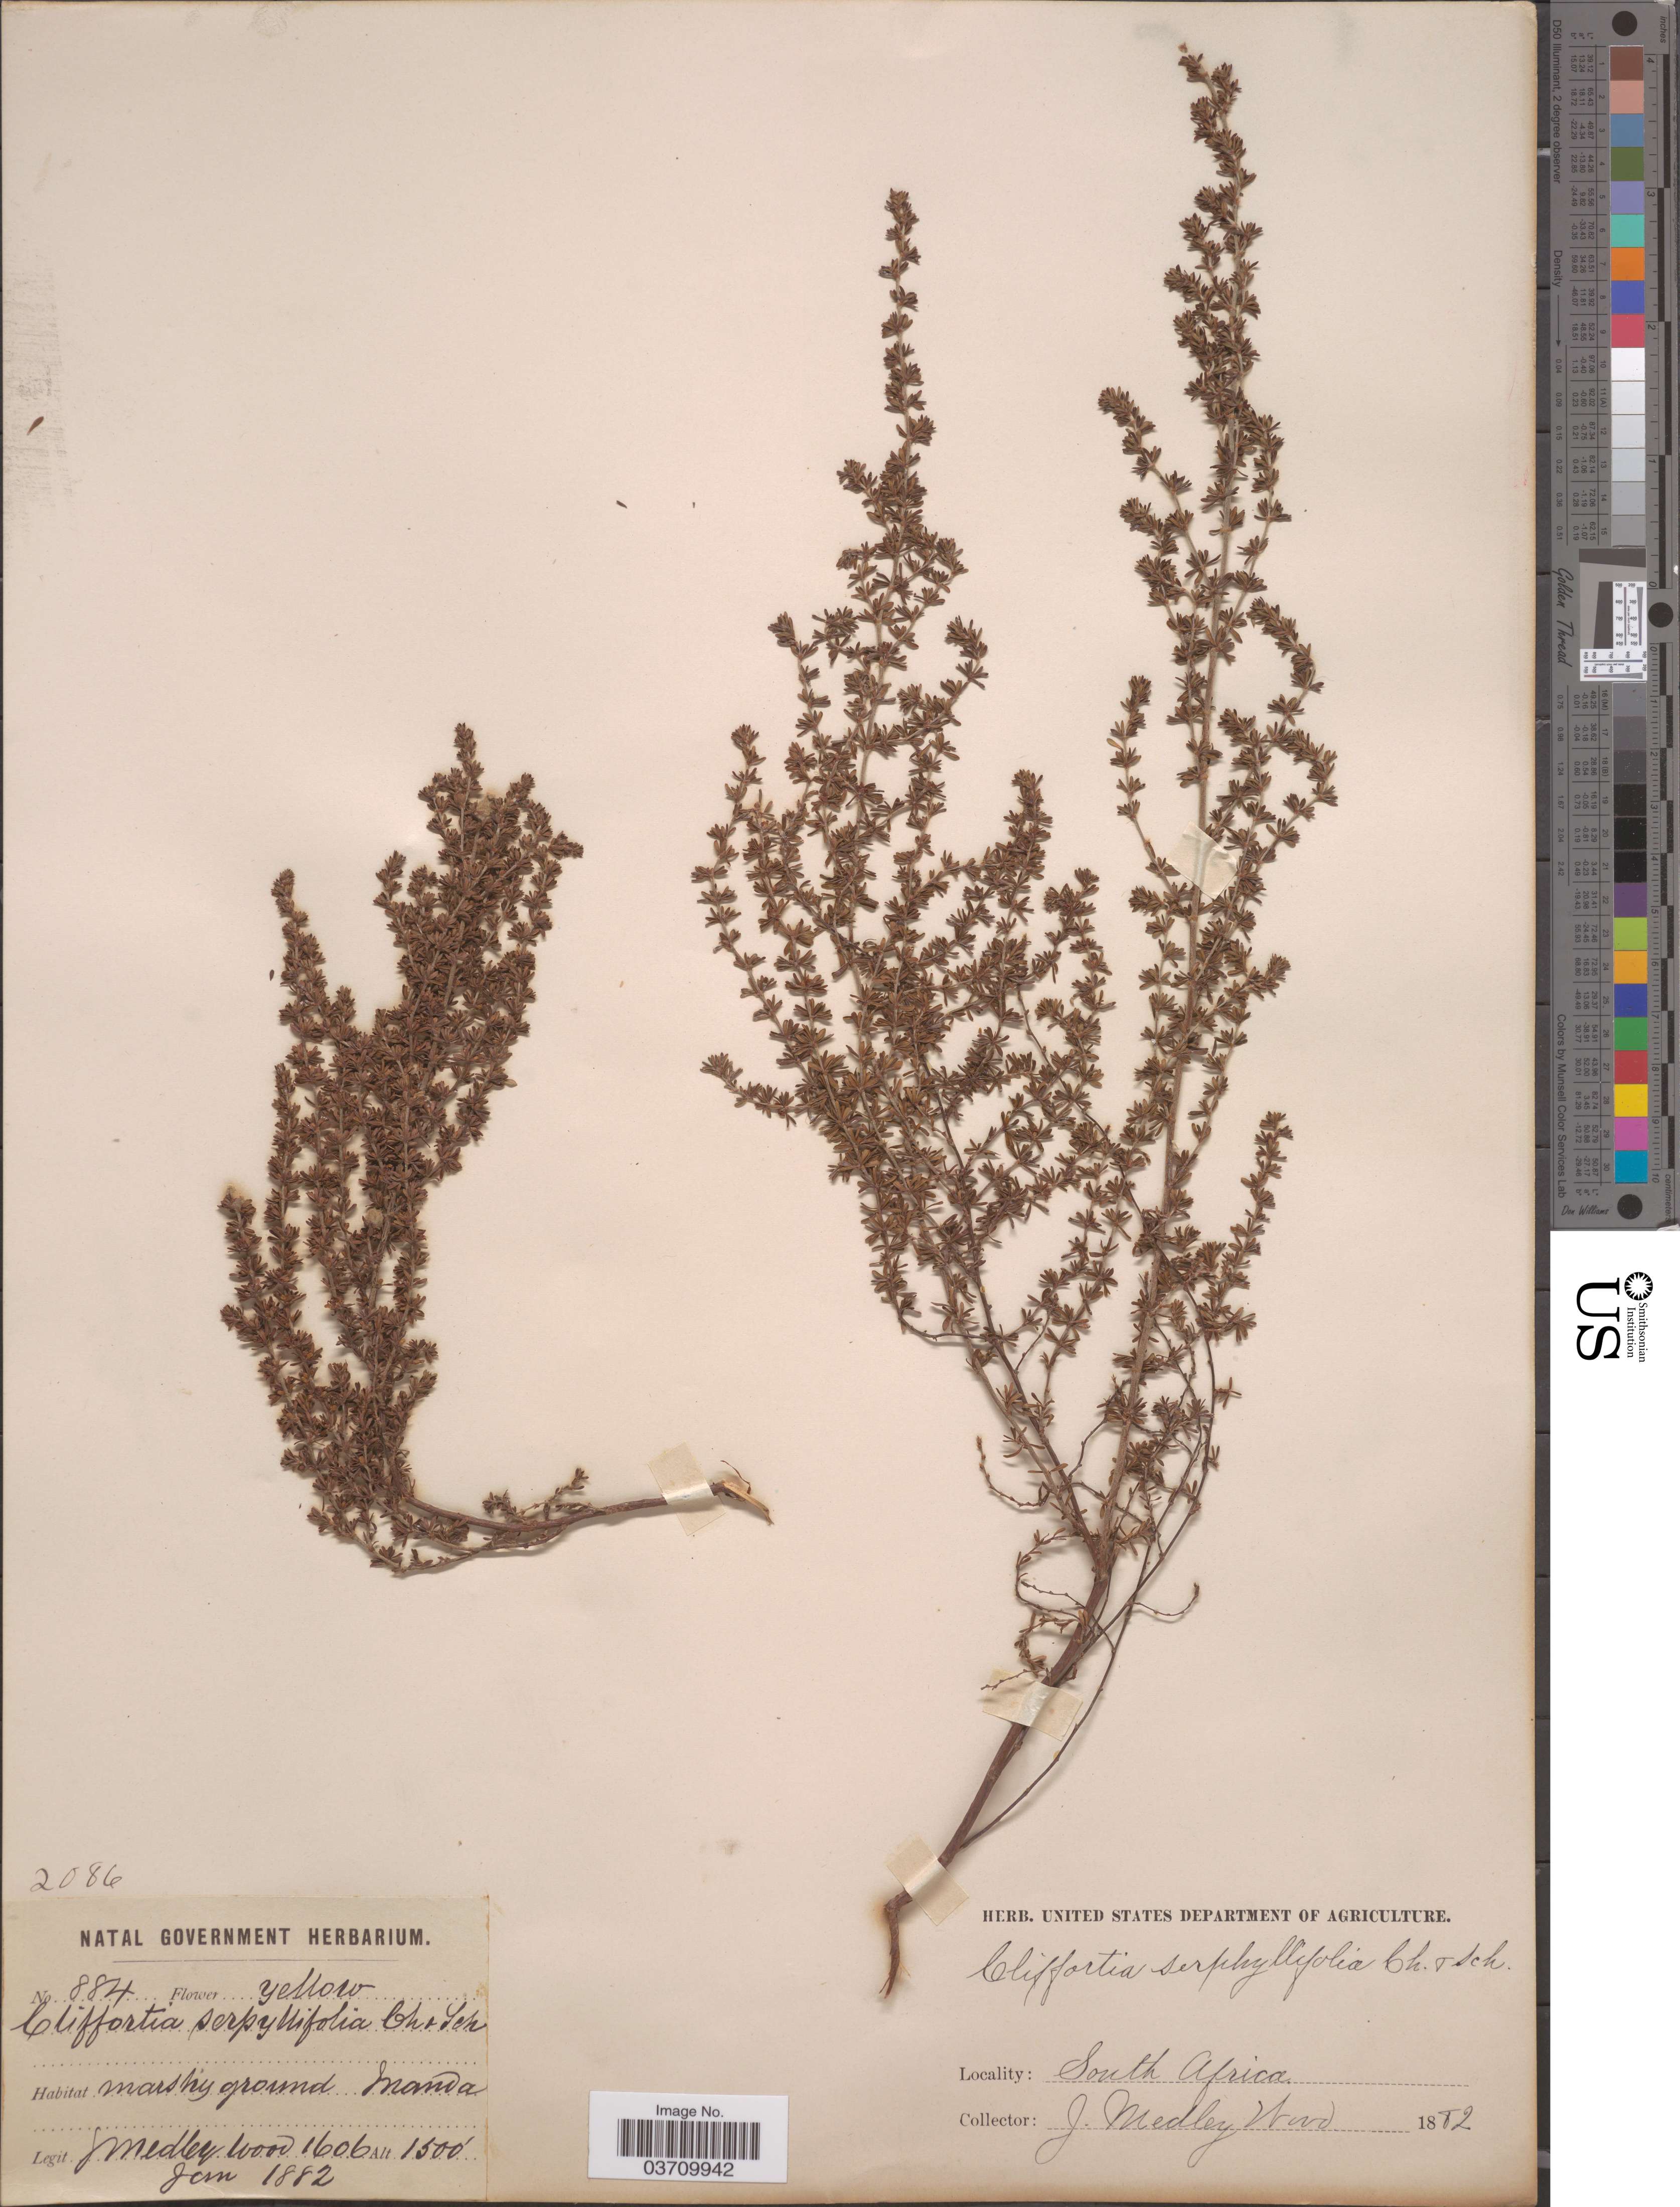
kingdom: Plantae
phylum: Tracheophyta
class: Magnoliopsida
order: Rosales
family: Rosaceae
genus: Cliffortia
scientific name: Cliffortia serpyllifolia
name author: Cham. & Schltdl.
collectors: J. M. Wood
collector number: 884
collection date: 1882-01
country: South Africa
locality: Inanda.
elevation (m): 457